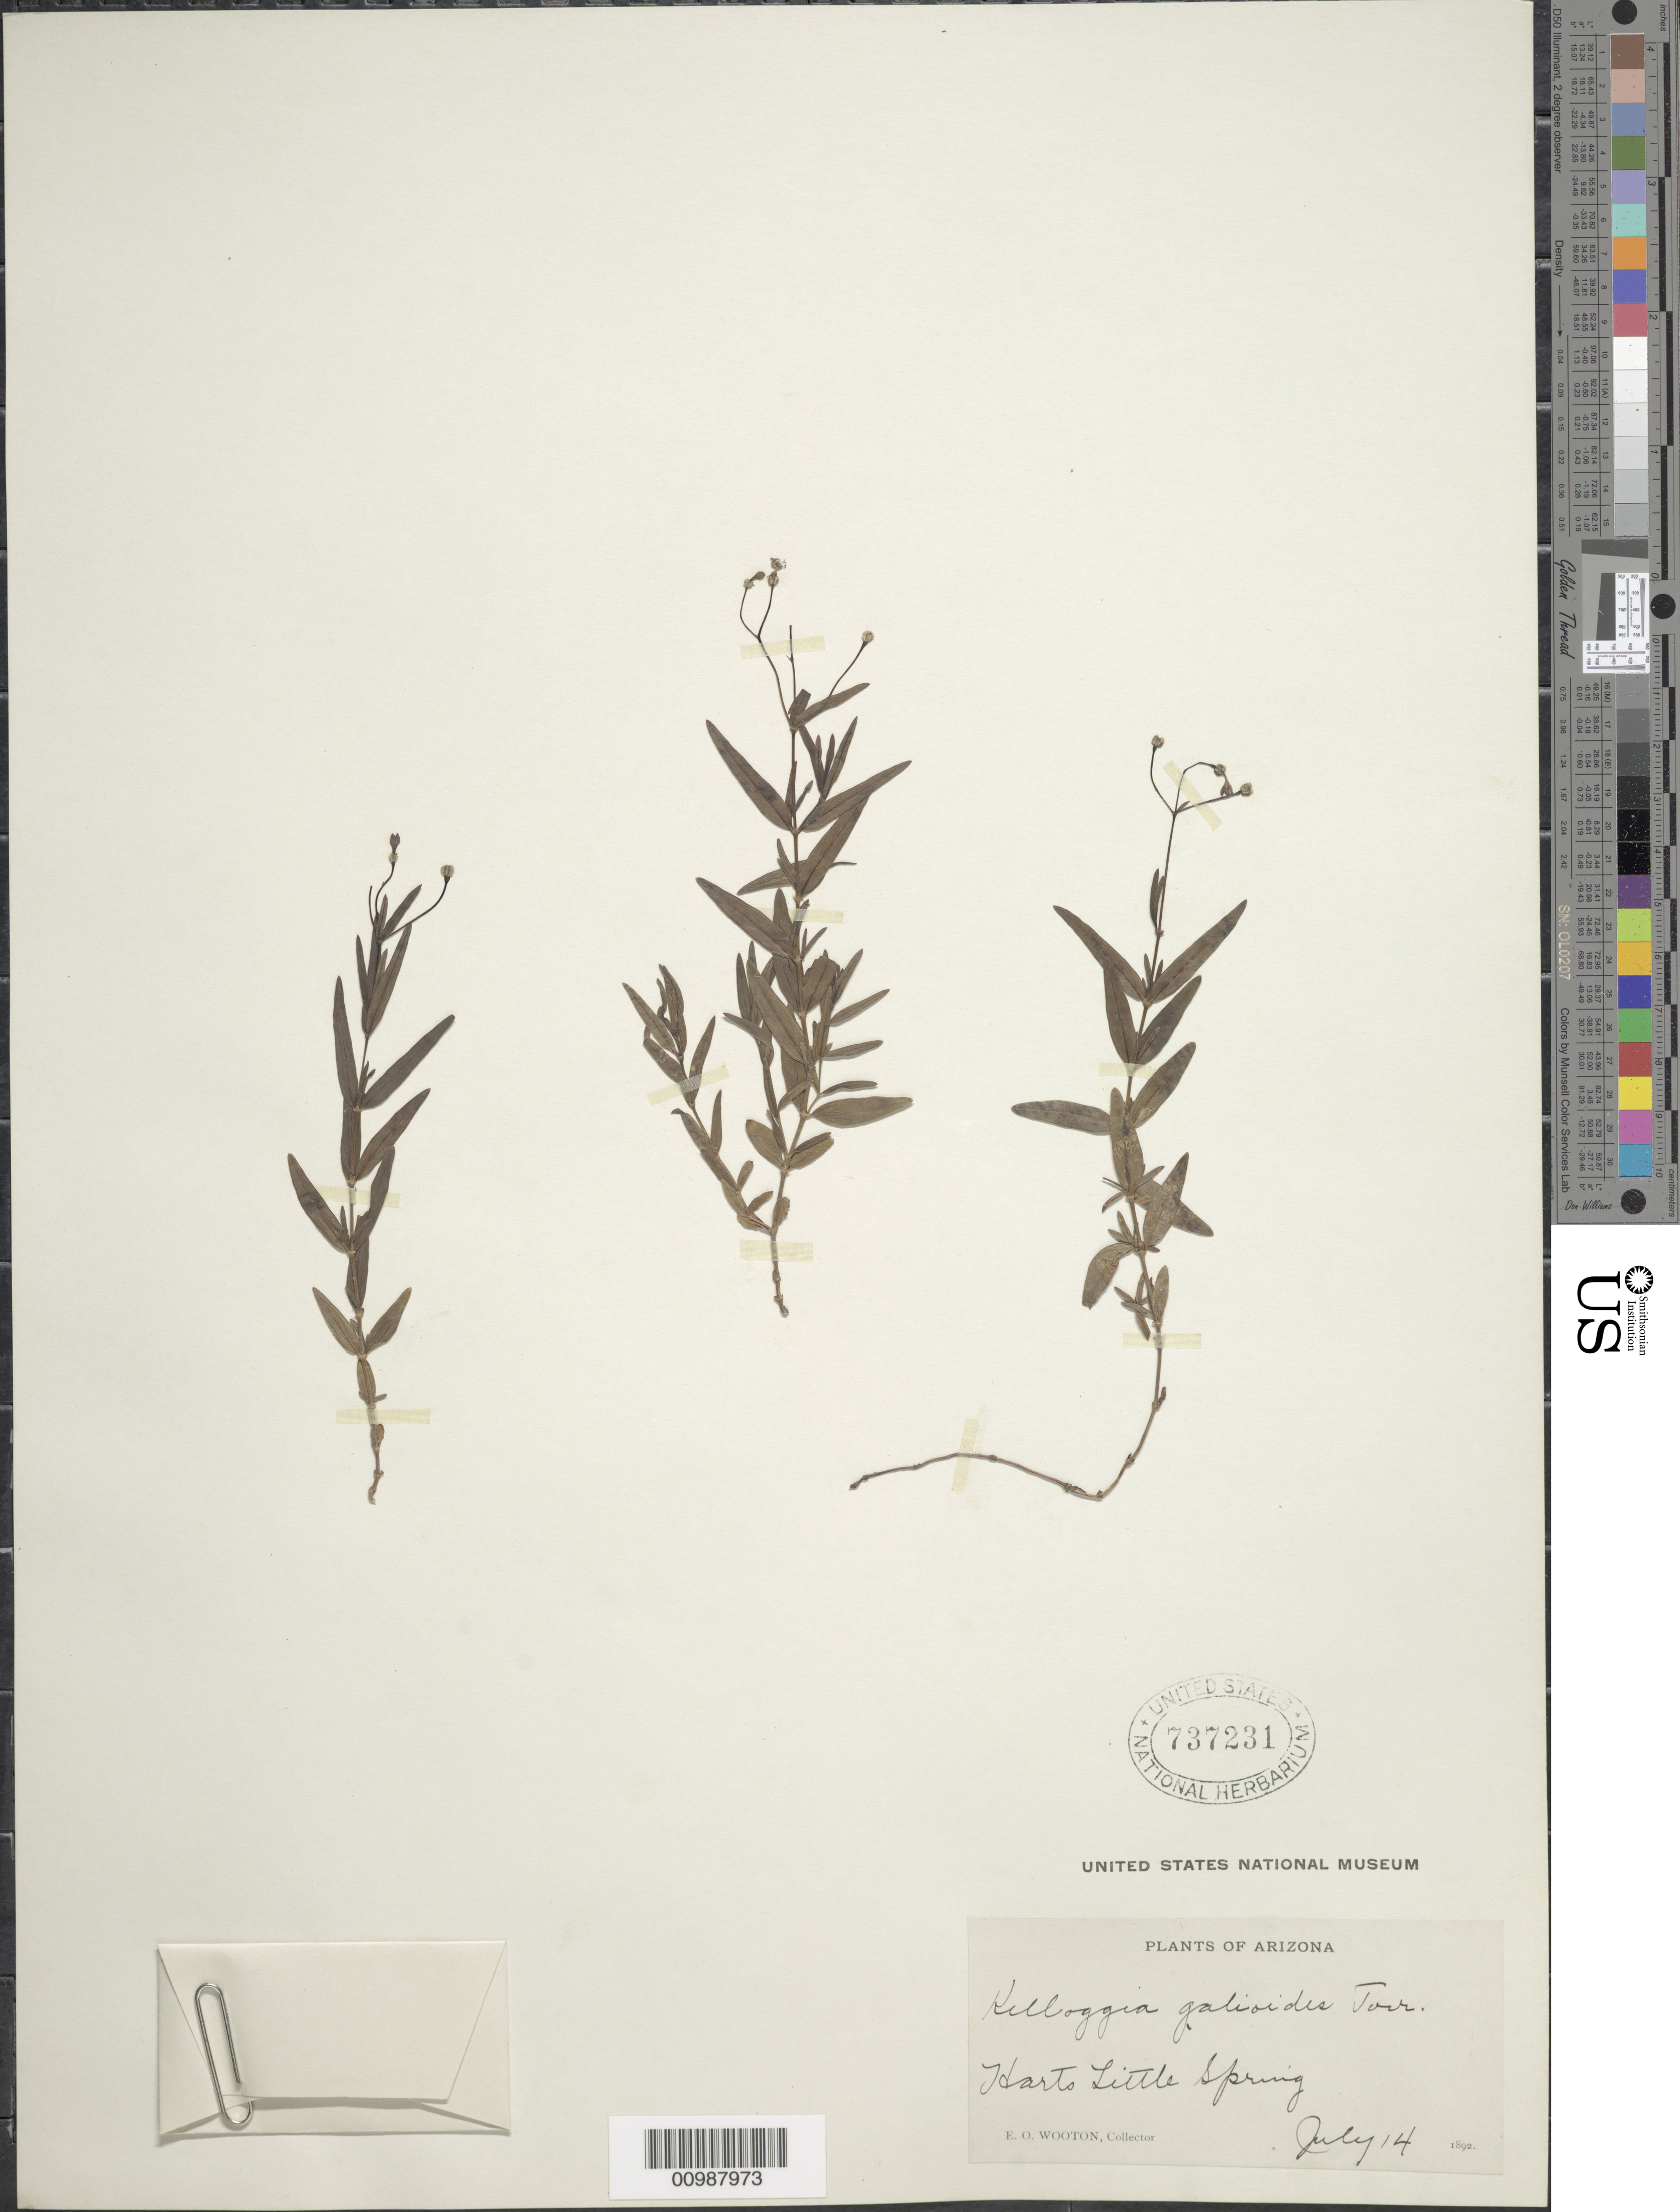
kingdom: Plantae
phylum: Tracheophyta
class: Magnoliopsida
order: Gentianales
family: Rubiaceae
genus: Kelloggia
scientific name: Kelloggia galioides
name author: Torr. in Wilkes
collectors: E. O. Wooton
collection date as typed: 14 Jul 1892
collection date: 1892-07-14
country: United States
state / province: Arizona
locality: Harts Little Spring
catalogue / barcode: US 737231